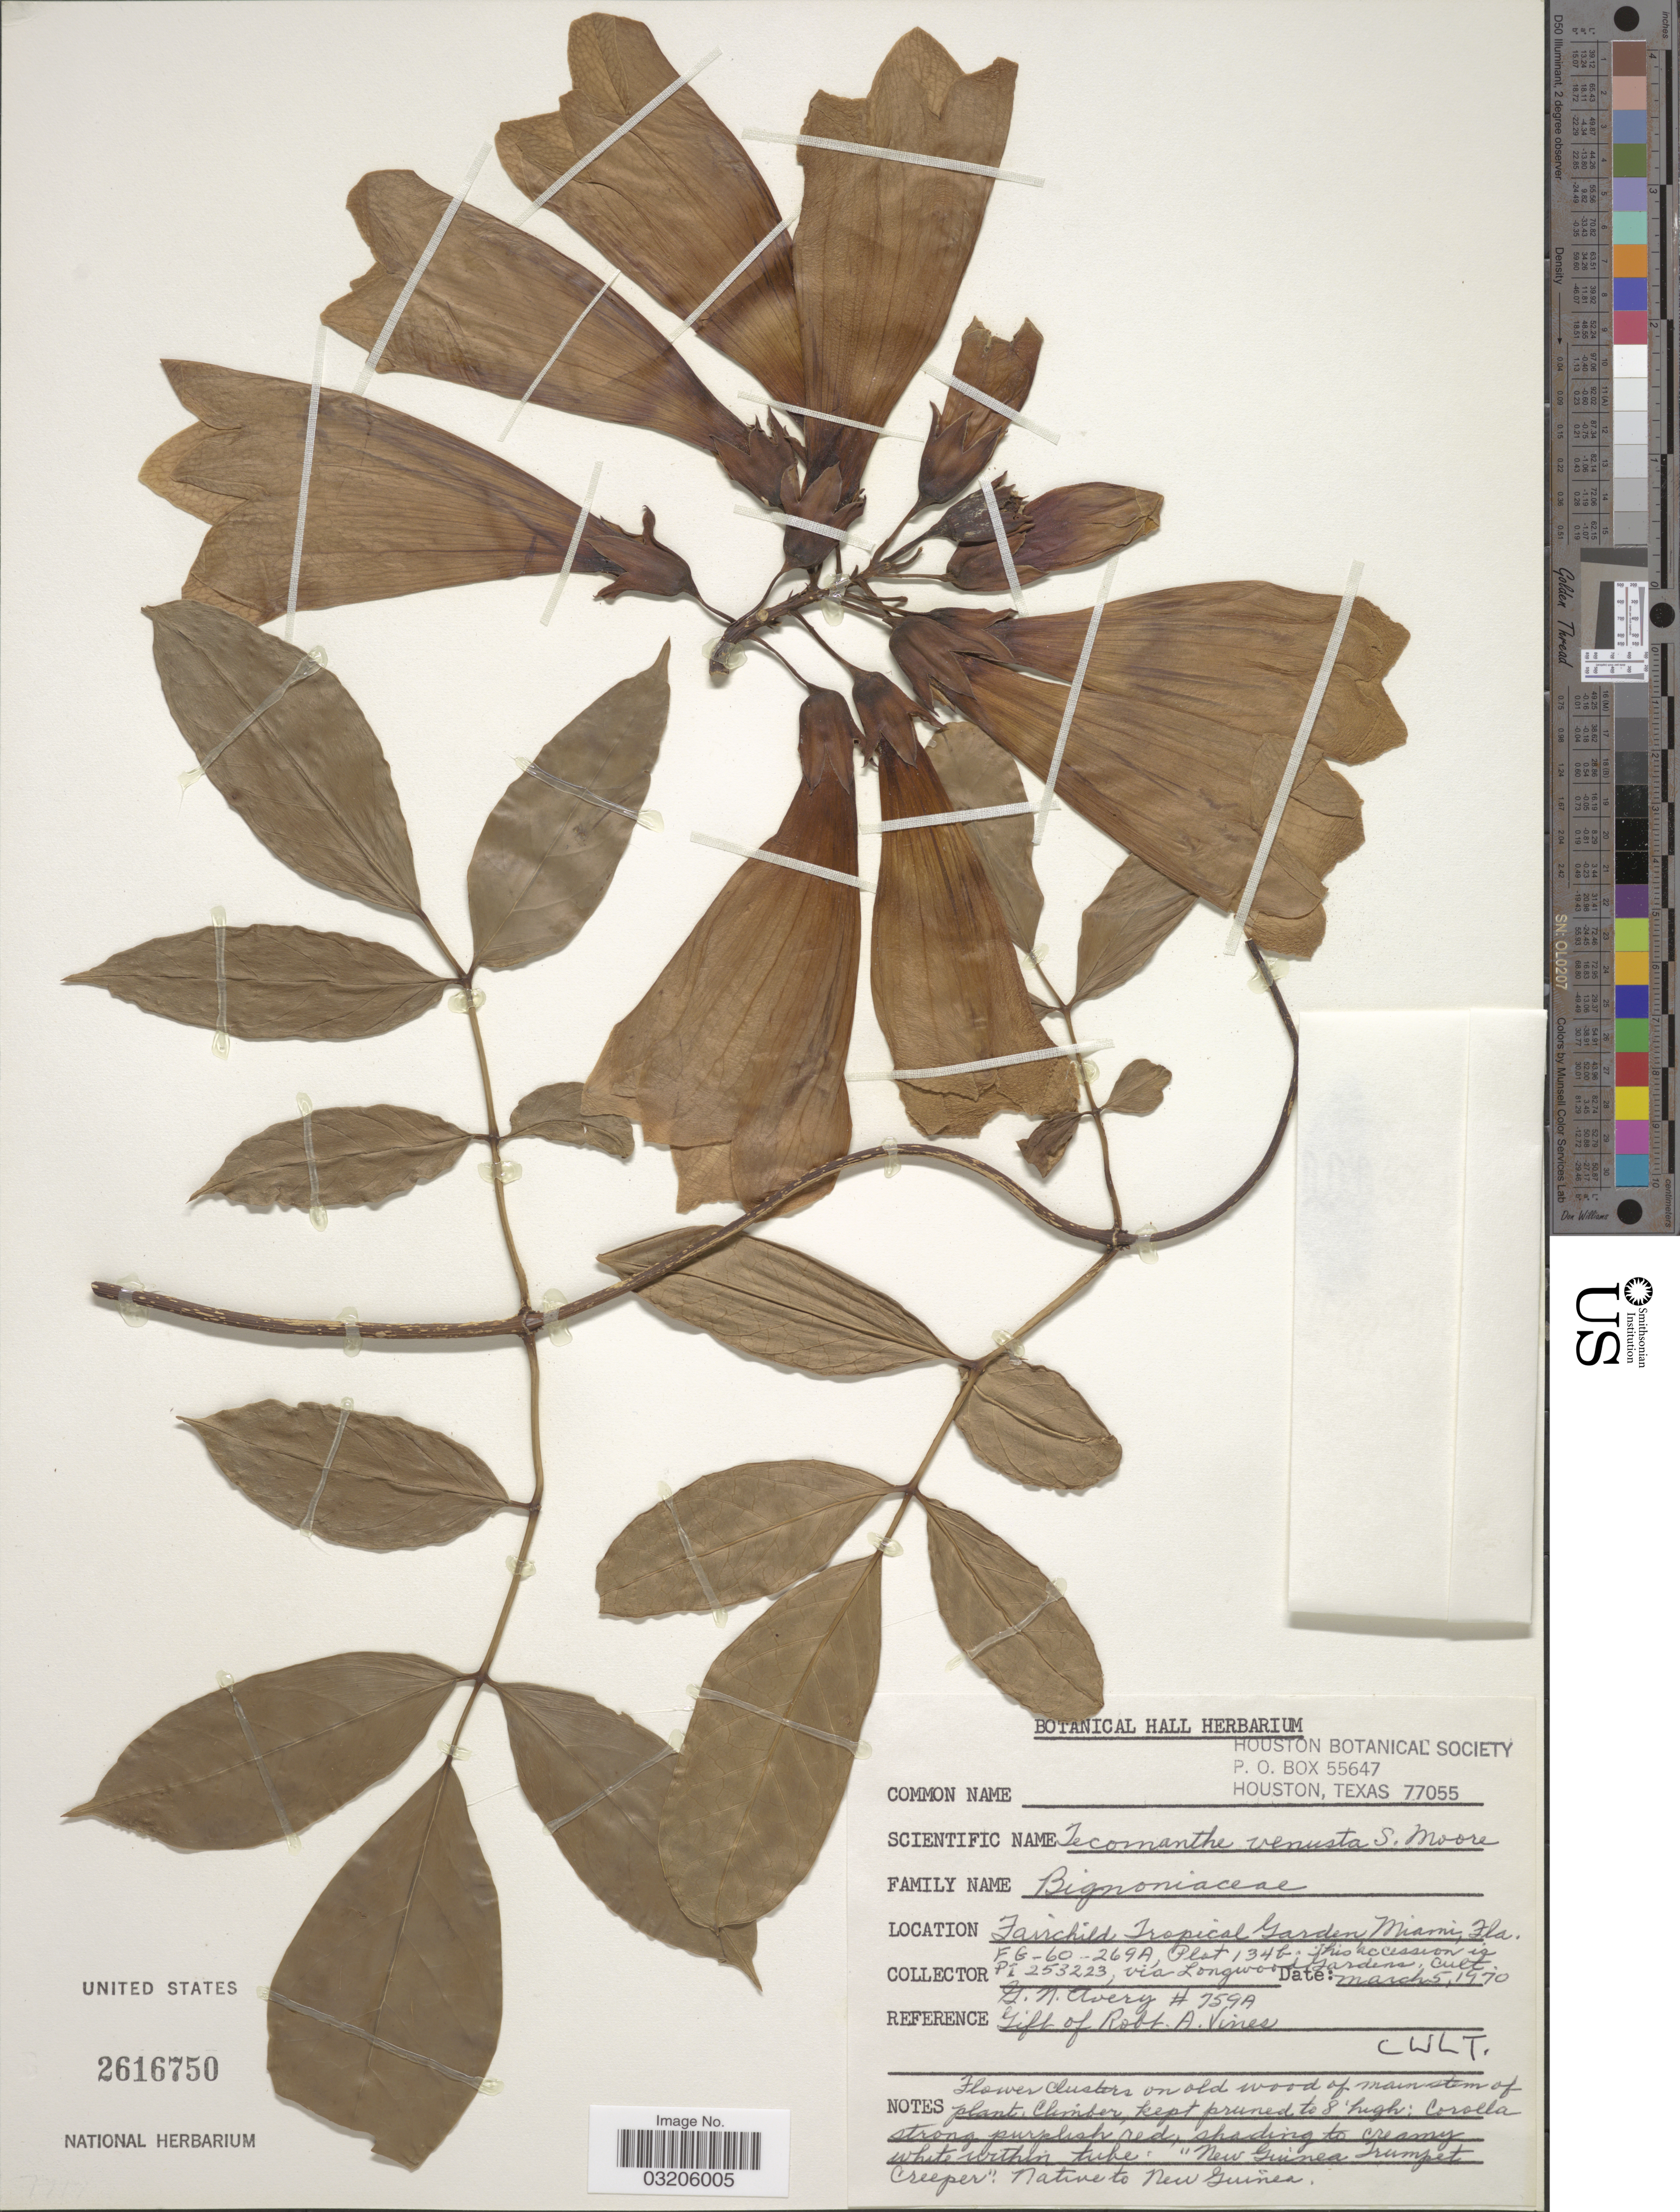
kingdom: Plantae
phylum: Tracheophyta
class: Magnoliopsida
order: Lamiales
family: Bignoniaceae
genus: Tecomanthe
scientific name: Tecomanthe venusta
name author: S. Moore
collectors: G. N. Avery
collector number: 759A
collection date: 1970-03-05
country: United States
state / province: Florida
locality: Fairchild Tropical Garden Miami. FG-60-269A, Plot 134b. This accession is PI 253223, via Longwood Gardens [unsure placement].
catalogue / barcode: US 2616750